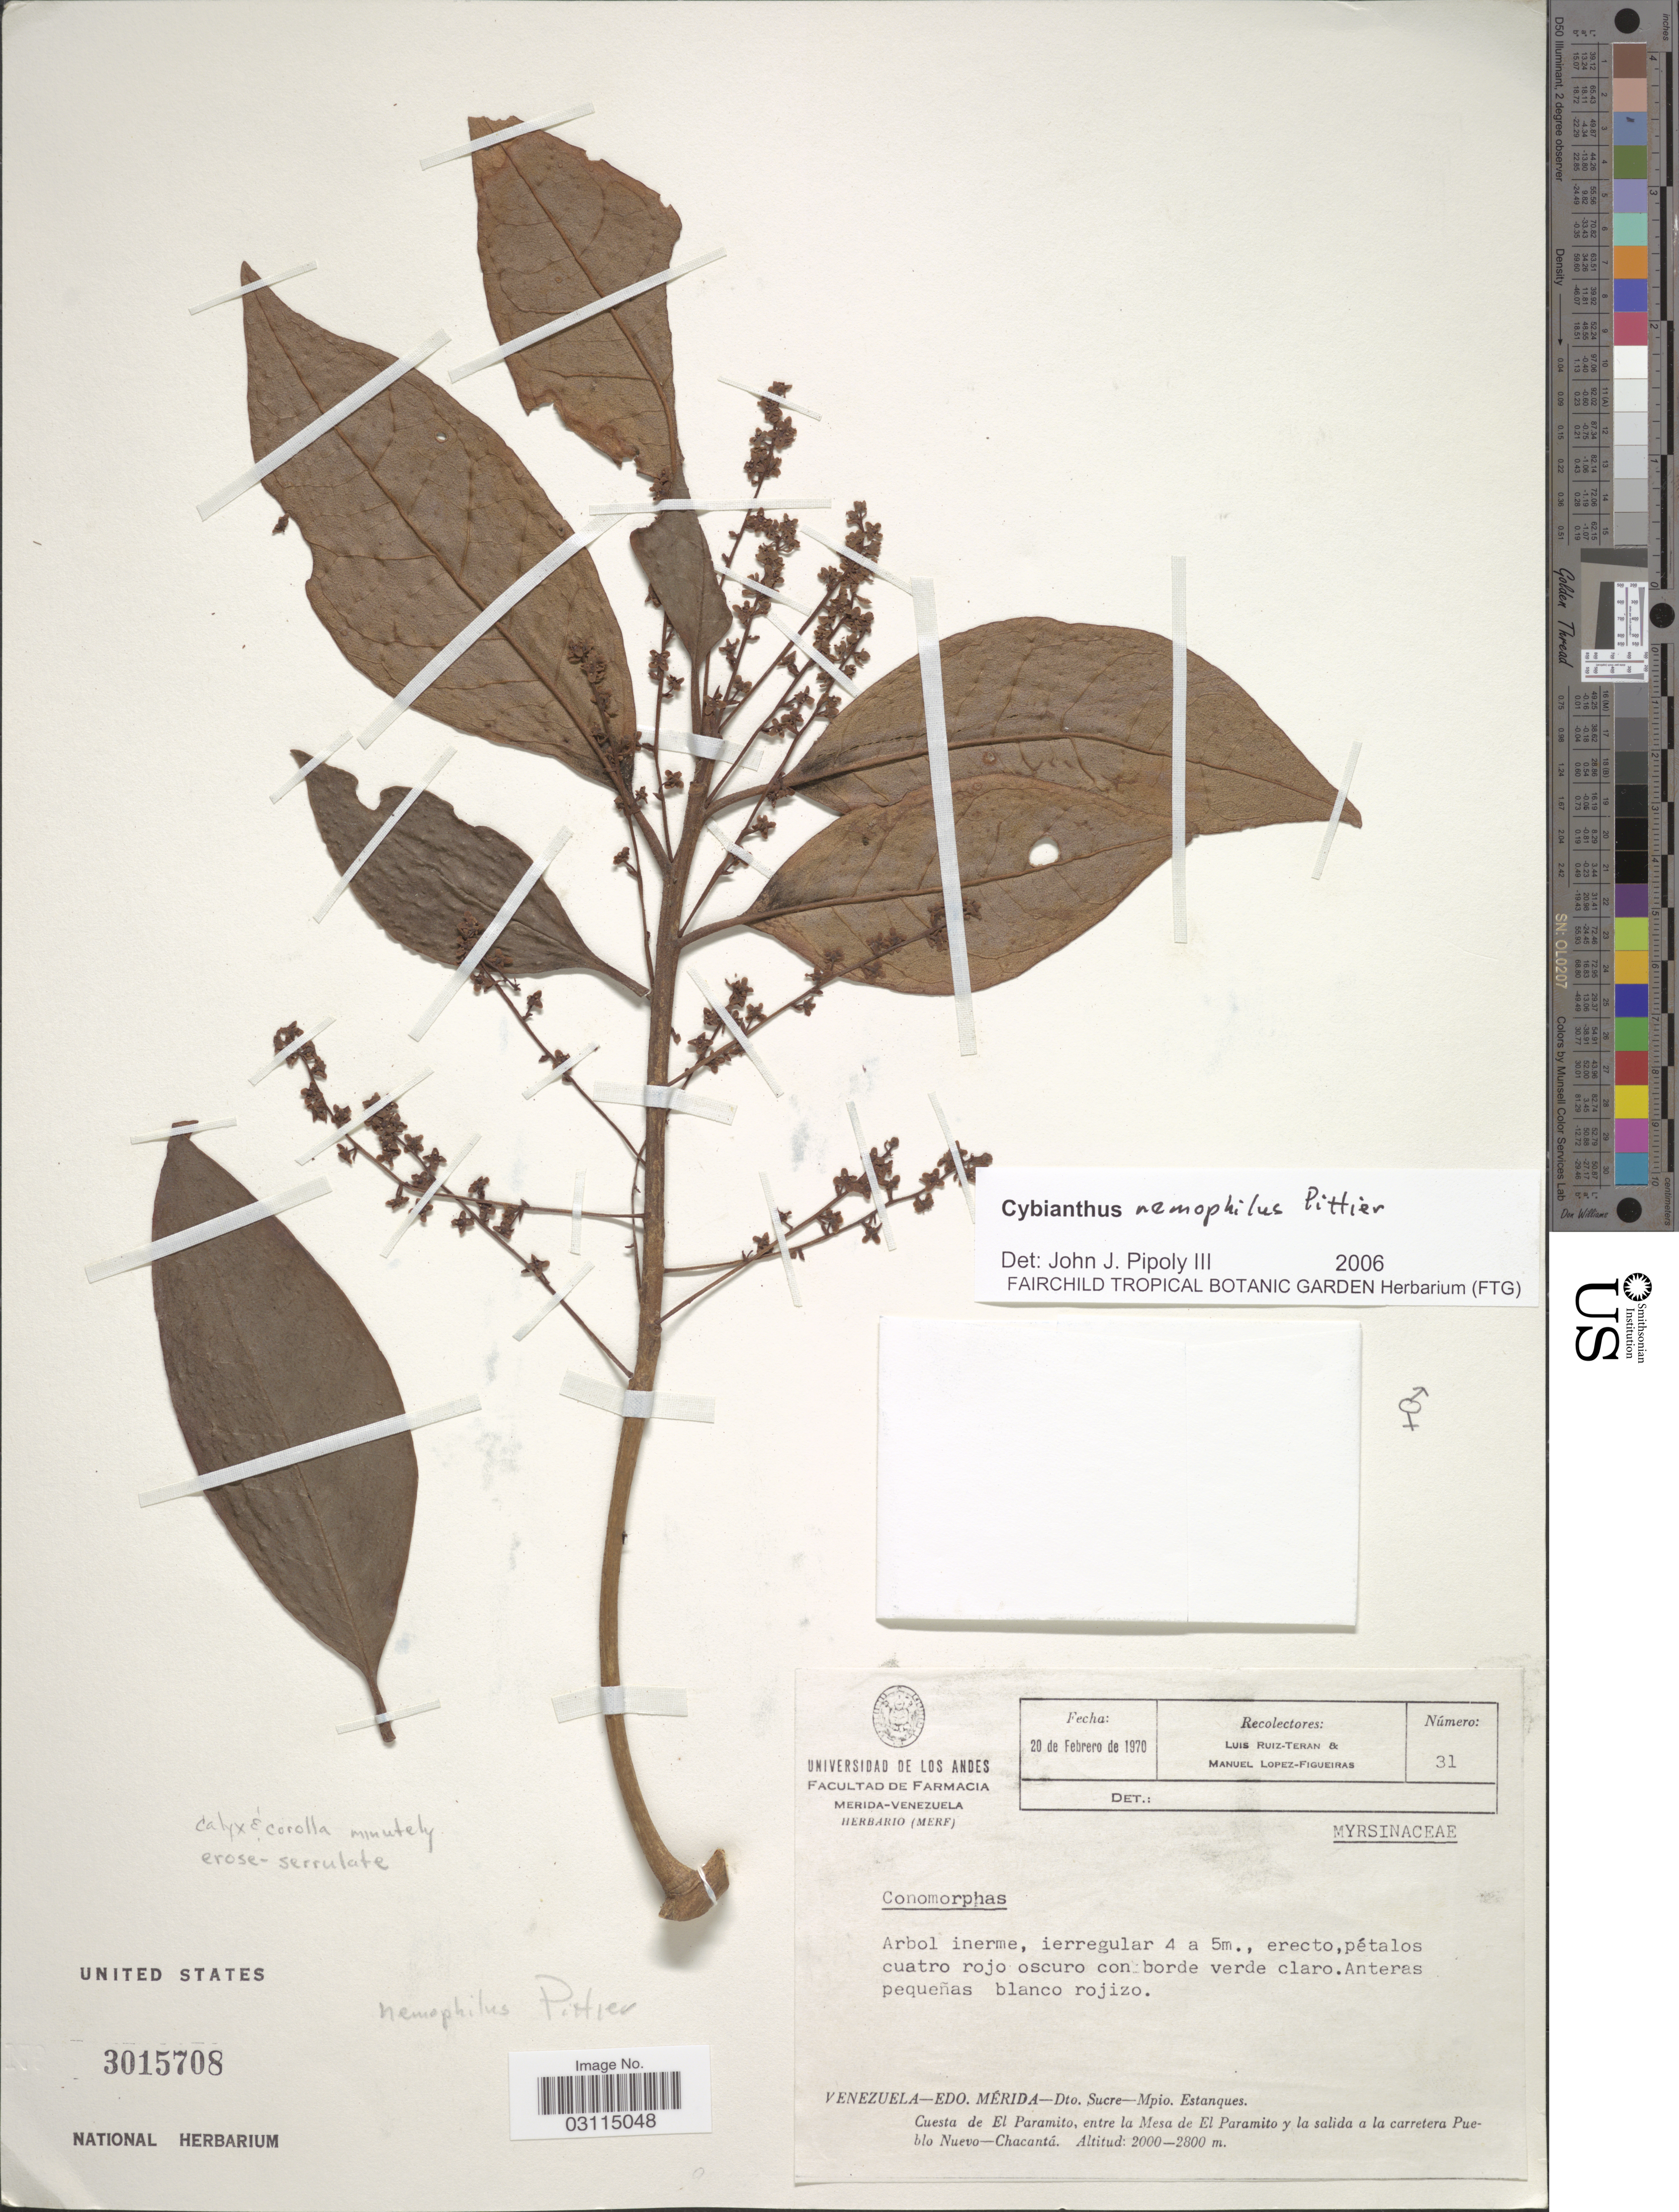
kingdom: Plantae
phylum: Tracheophyta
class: Magnoliopsida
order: Ericales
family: Primulaceae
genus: Cybianthus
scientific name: Cybianthus nemophilus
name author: Pittier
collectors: L. E. Ruíz-Terán & M. López Figueiras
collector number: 31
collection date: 1970-02-20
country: Venezuela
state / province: Mérida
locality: Dto. Sucre, Mpio. Estanques, Cuesta de El Paramito, entre la Mesa de El Paramito y la salida a la carretera Pueblo Nuevo-Chacantá.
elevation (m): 2000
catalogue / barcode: US 3015708